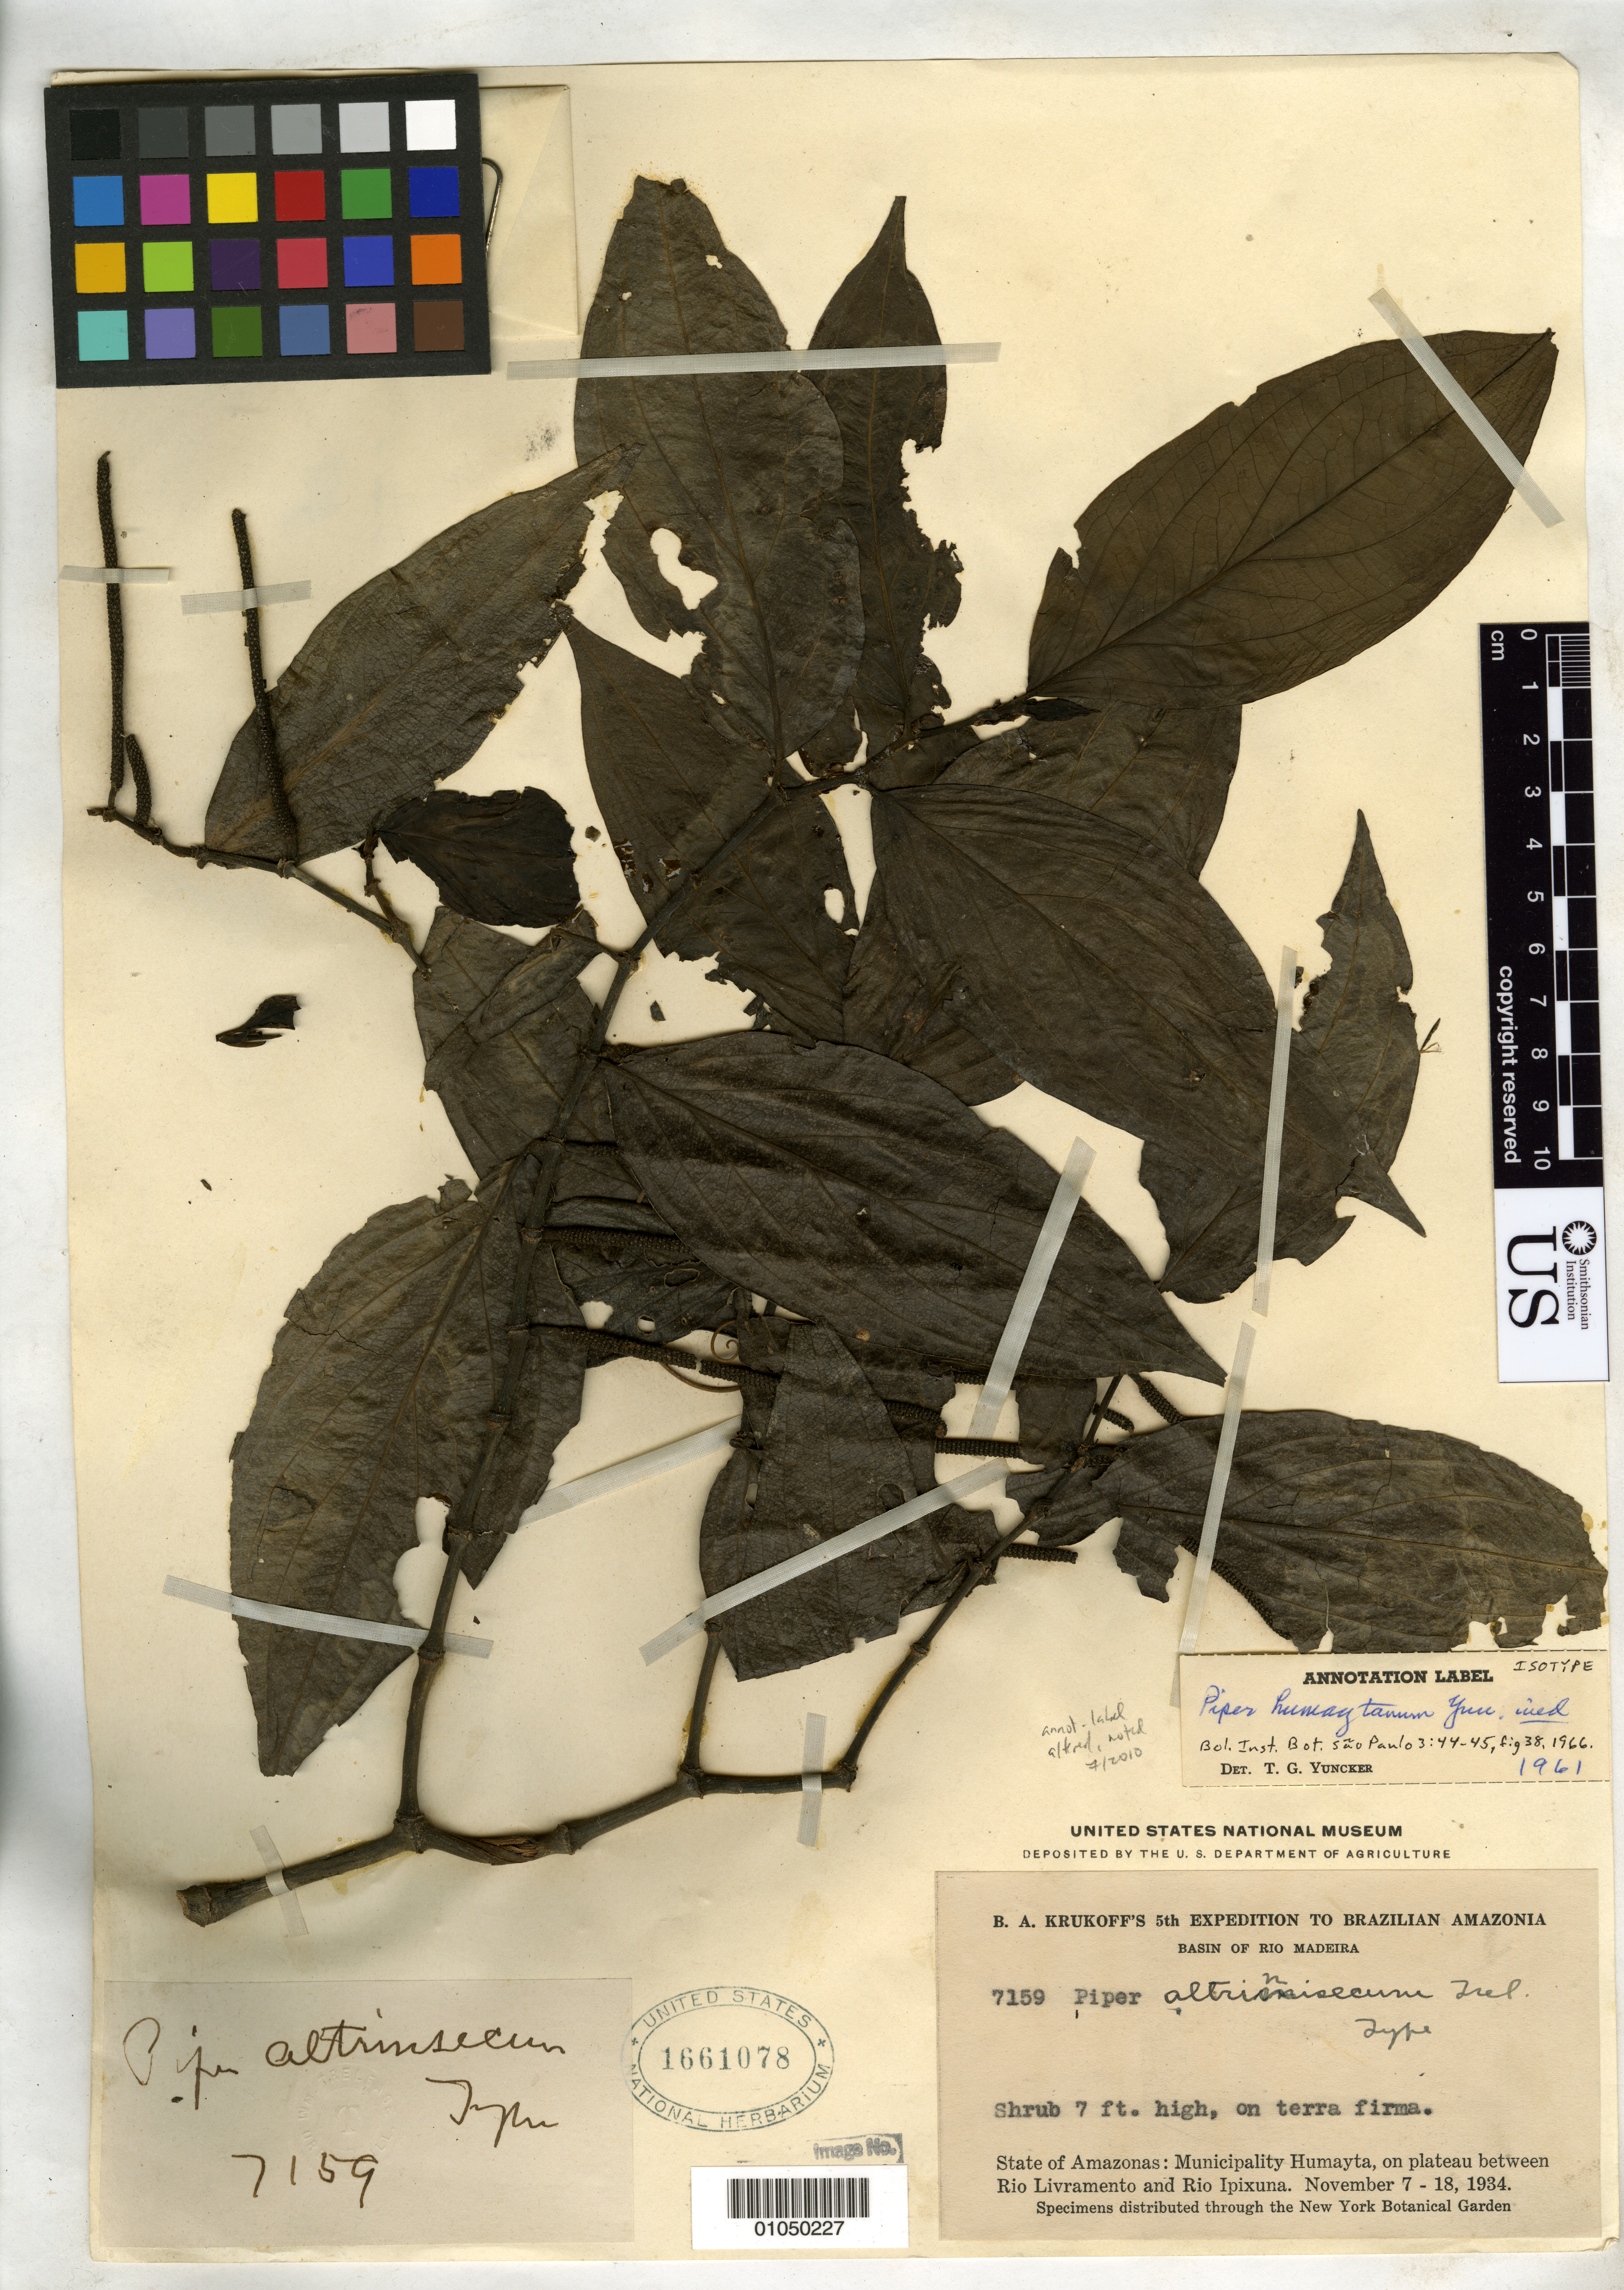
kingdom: Plantae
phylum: Tracheophyta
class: Magnoliopsida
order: Piperales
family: Piperaceae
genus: Piper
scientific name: Piper humaytanum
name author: Yunck.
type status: Isotype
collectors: B. A. Krukoff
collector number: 7159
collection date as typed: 07 Nov 1934 to 18 Nov 1934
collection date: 1934-11-07/1934-11-18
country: Brazil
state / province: Amazonas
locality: State of Amazonas: Municipality Humayta, on plateau between Rio Livramento and Rio Ipixuna.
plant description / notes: Specimen is annotated as "Type" of "Piper altrinisecum Trel.", an ined. name apparently never published.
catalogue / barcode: US 1661078